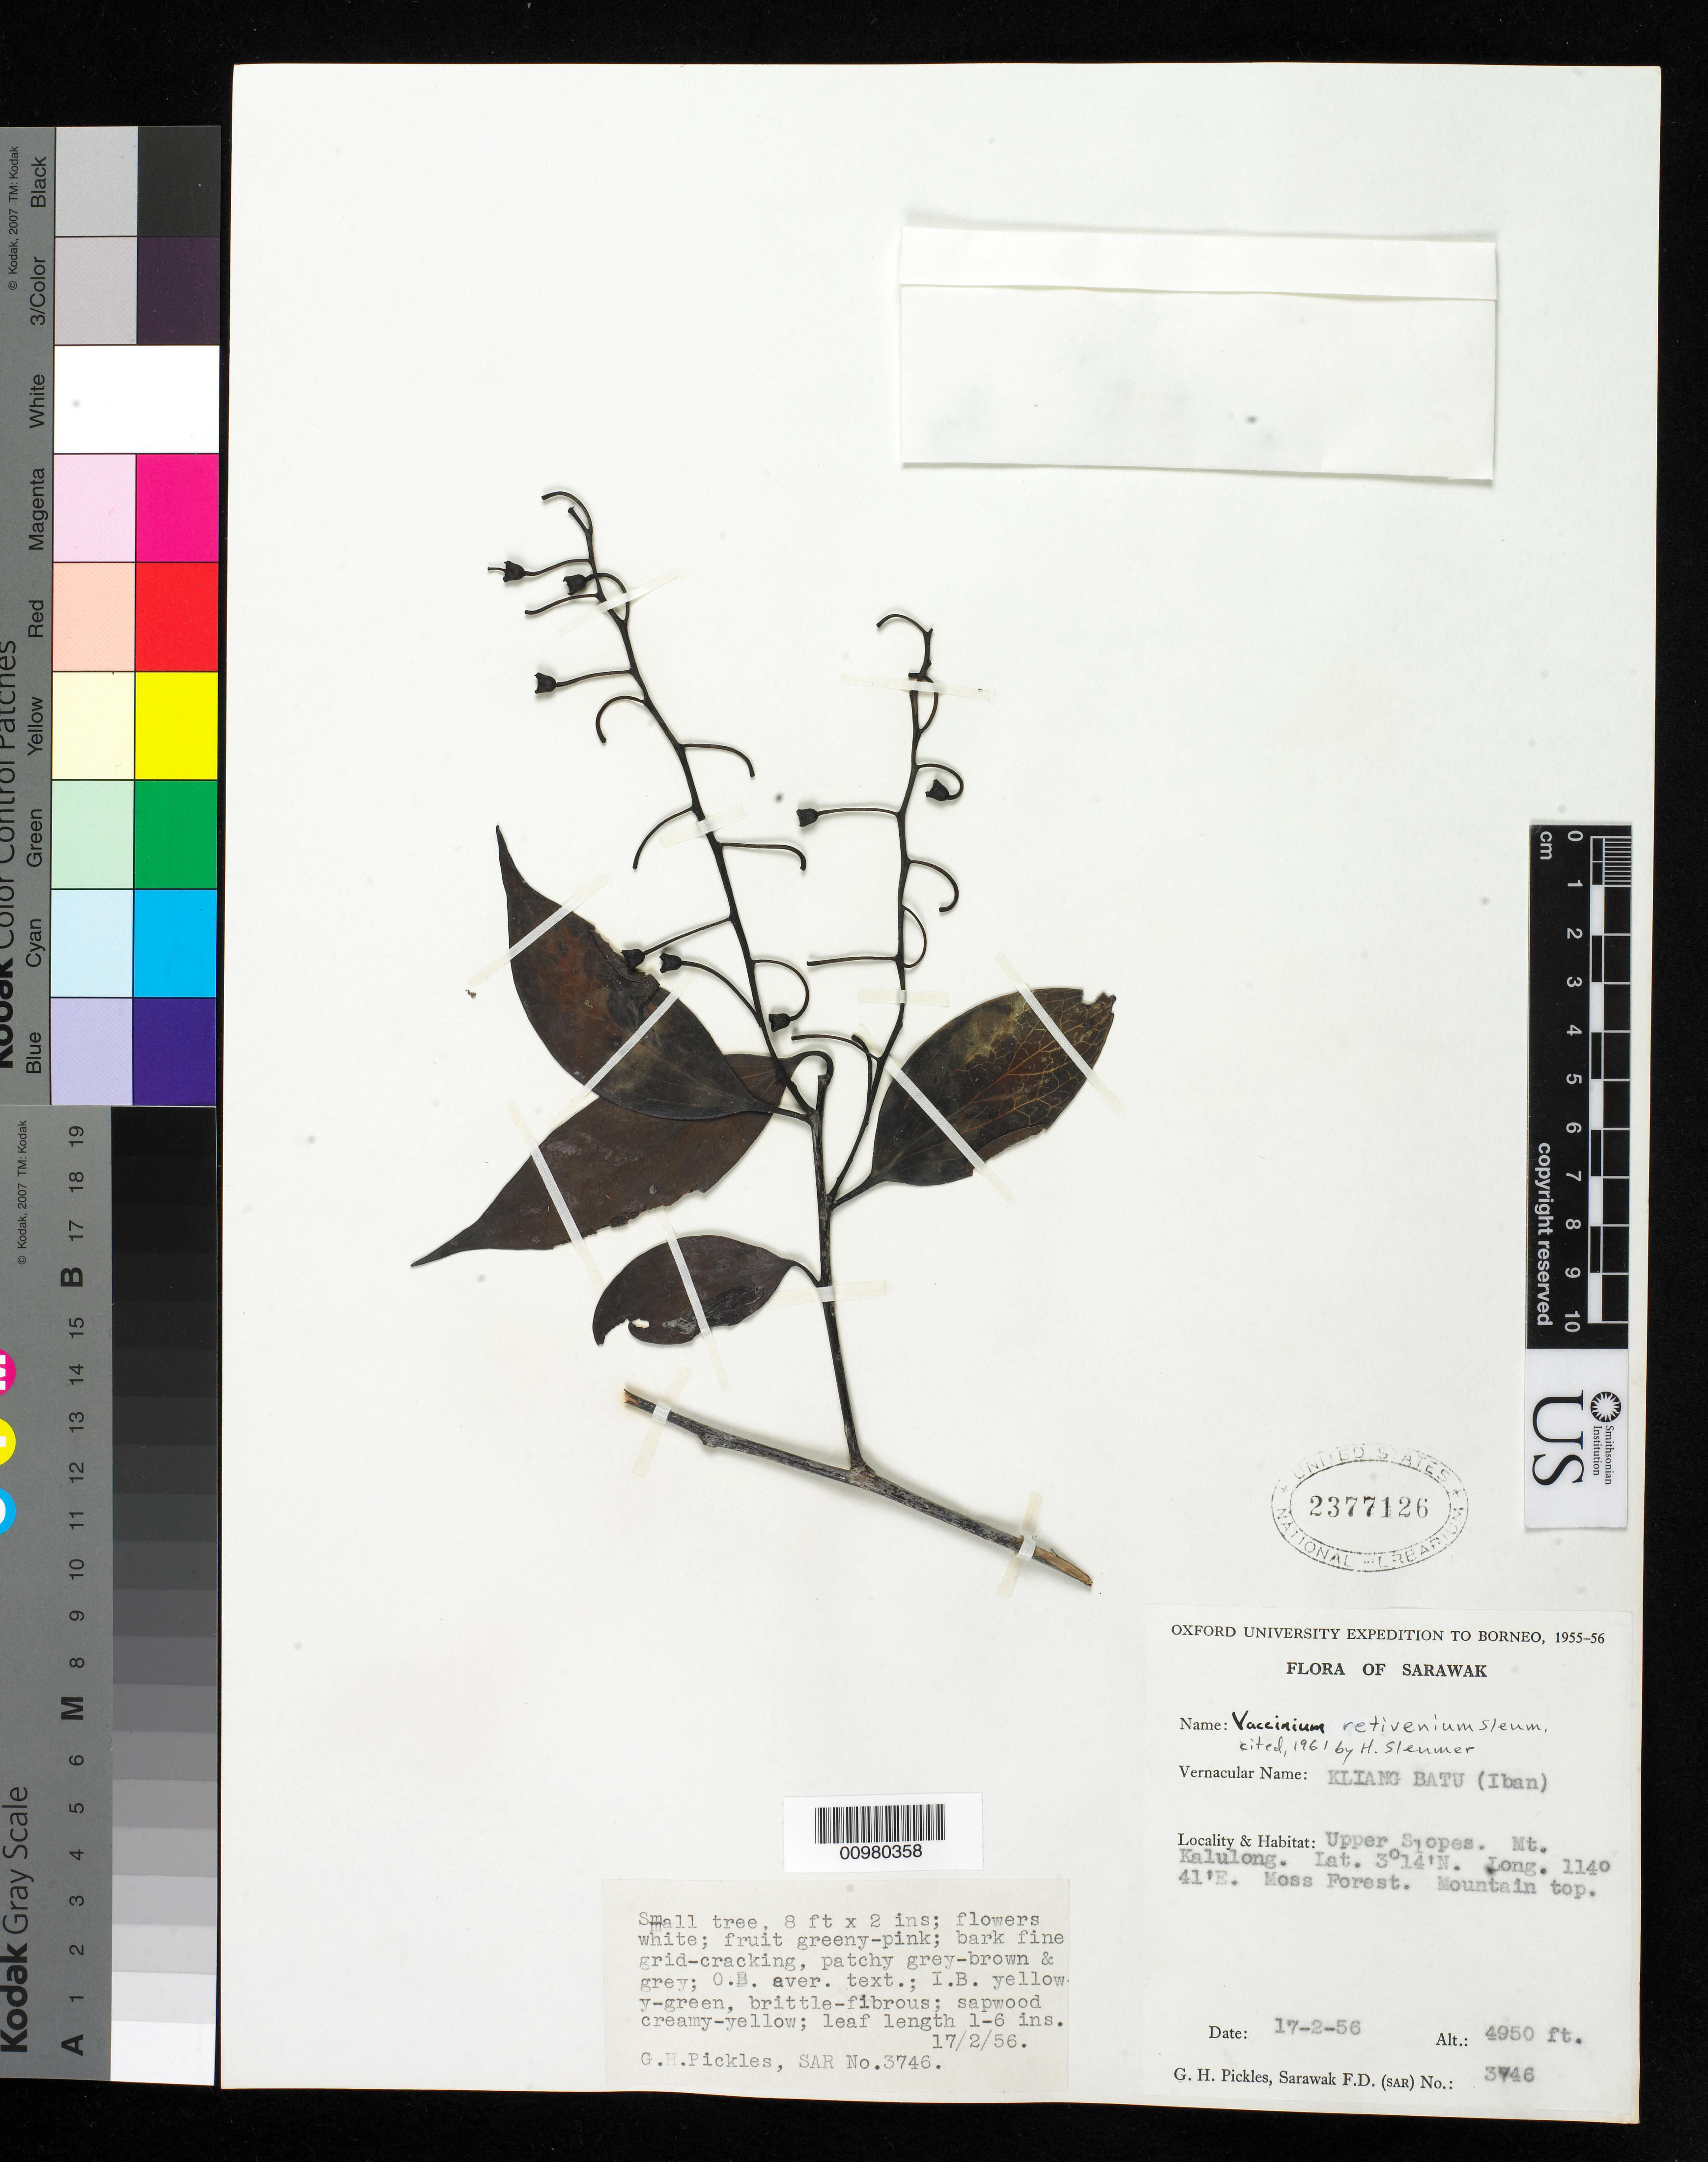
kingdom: Plantae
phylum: Tracheophyta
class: Magnoliopsida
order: Ericales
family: Ericaceae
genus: Vaccinium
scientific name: Vaccinium retivenium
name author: Sleumer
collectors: G. Pickles & F. Sarawak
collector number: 3746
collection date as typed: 17 Feb 1956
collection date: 1956-02-17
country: Indonesia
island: Borneo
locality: Upper slopes. Mt. Kalulong. Moss forest. Mountain top.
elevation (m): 1509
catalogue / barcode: US 2377126